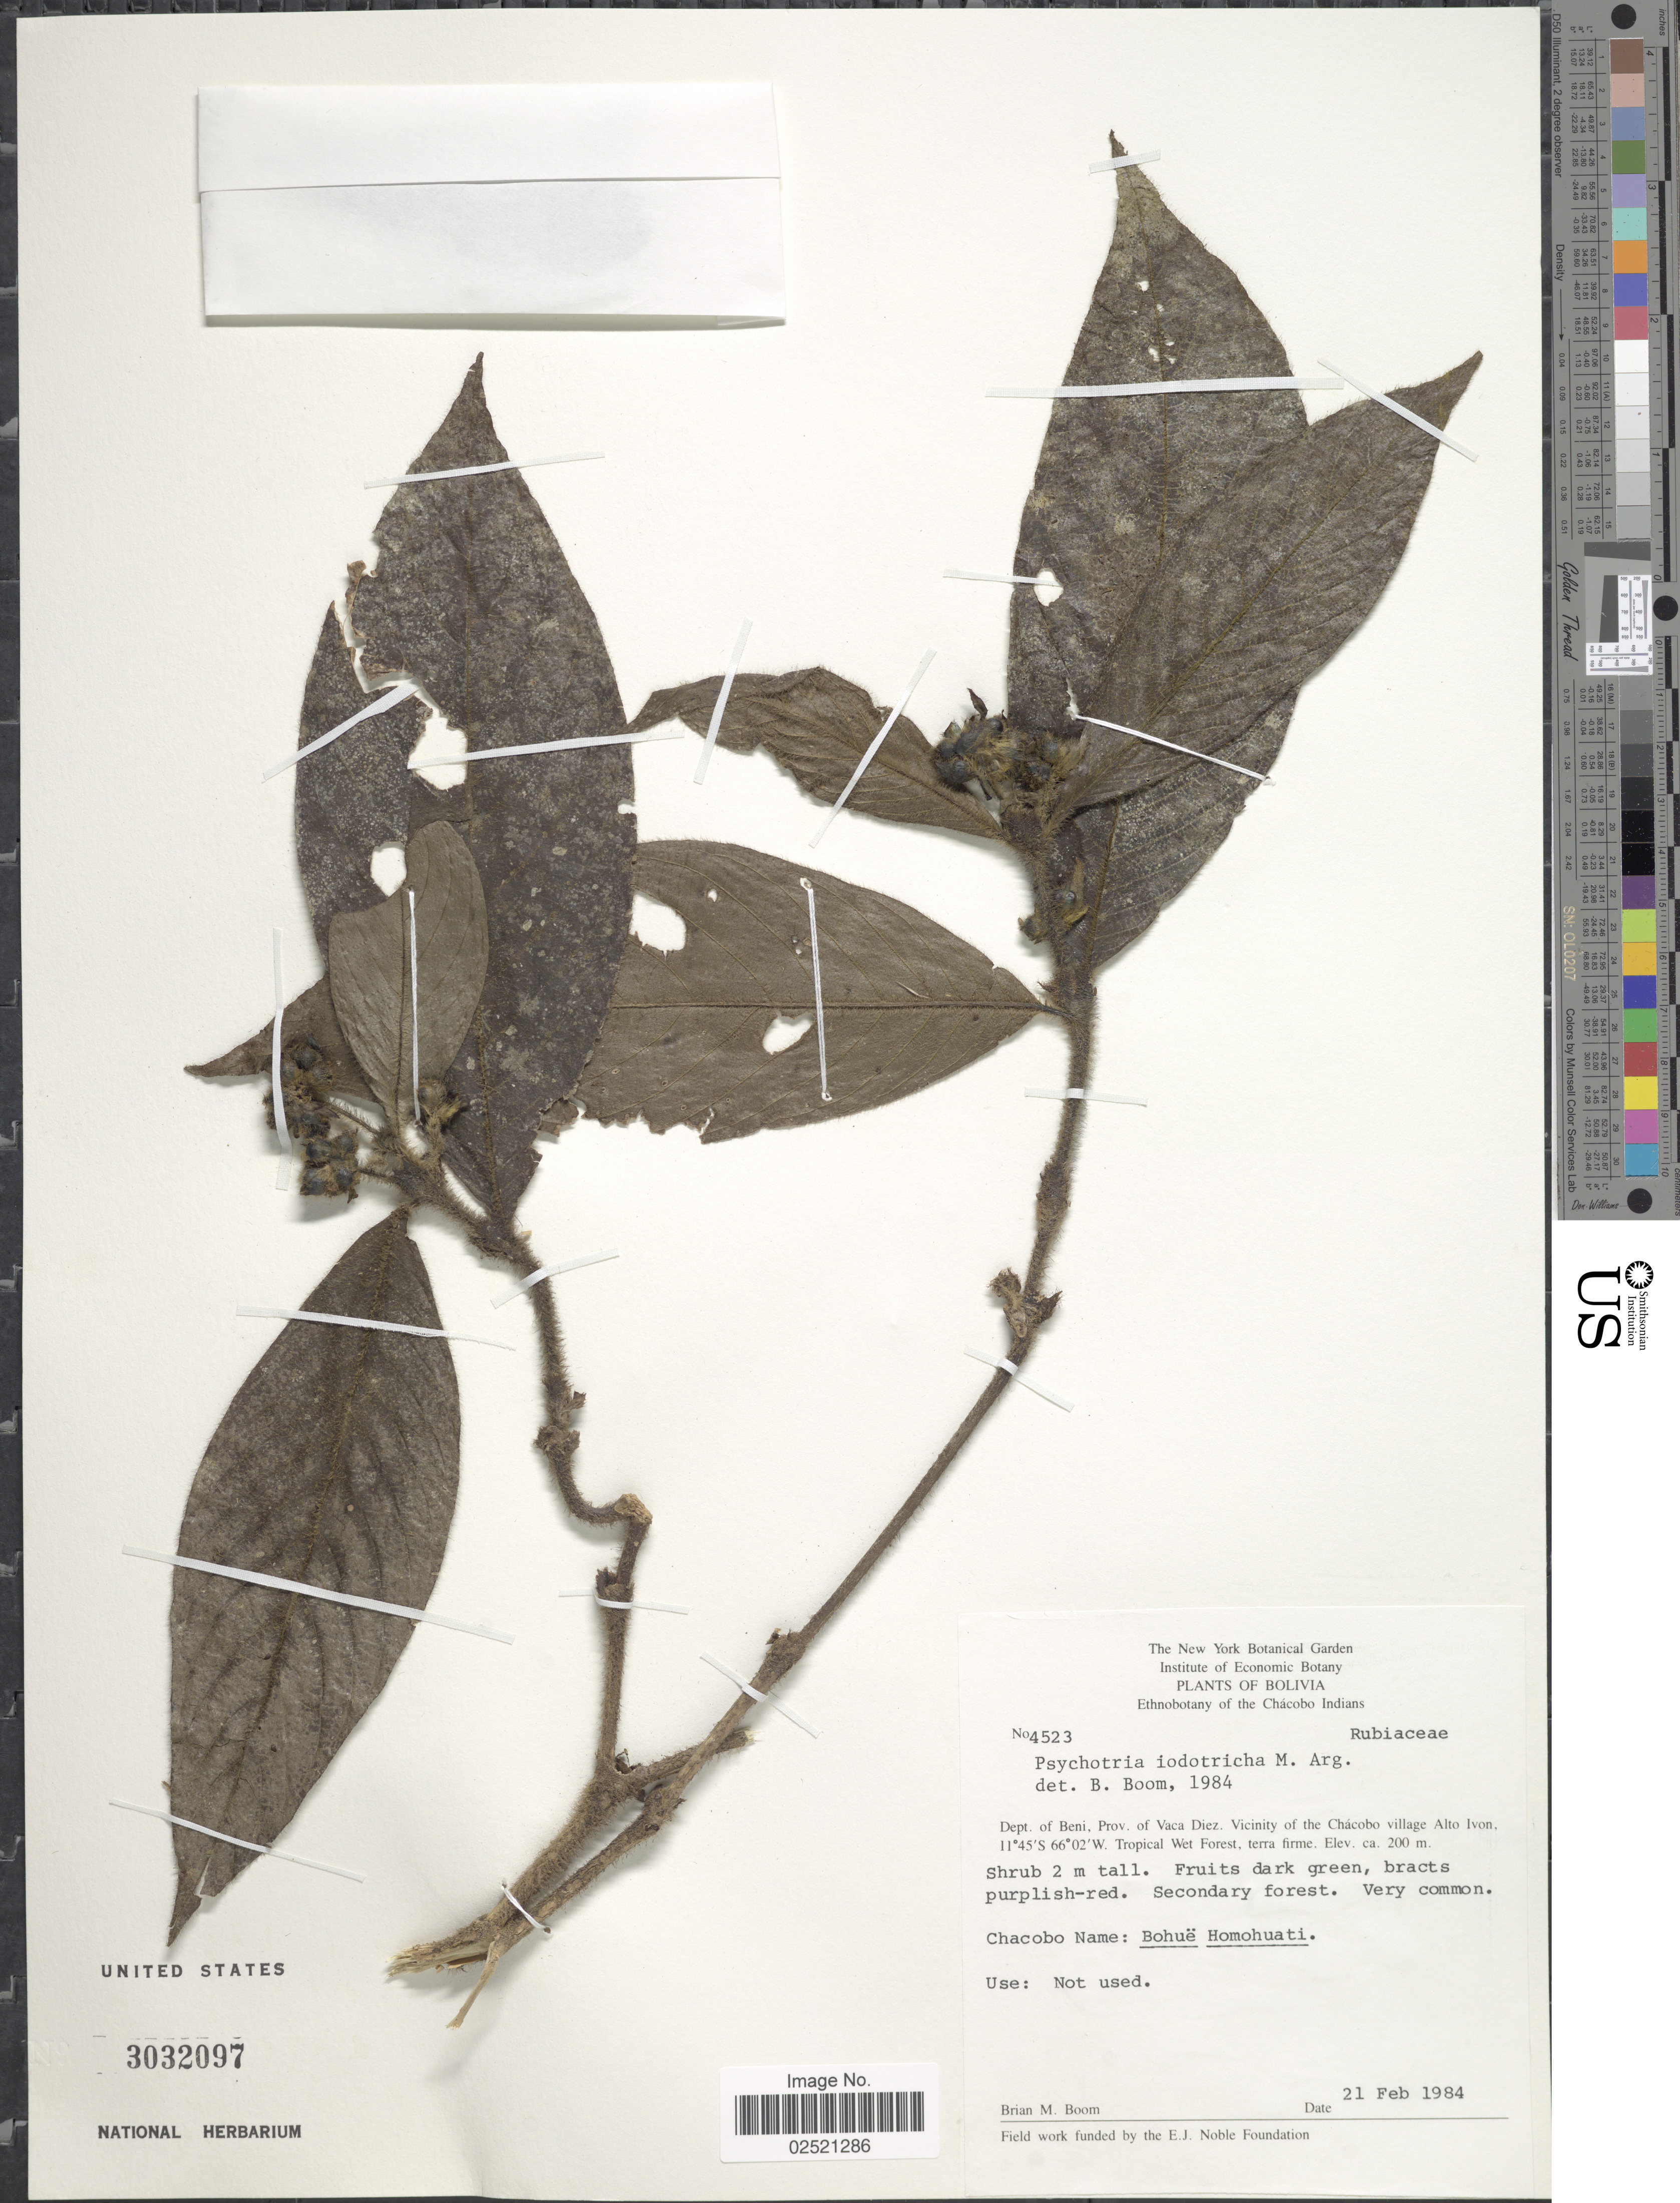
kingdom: Plantae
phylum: Tracheophyta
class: Magnoliopsida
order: Gentianales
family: Rubiaceae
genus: Psychotria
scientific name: Psychotria iodotricha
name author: Müll. Arg.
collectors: B. M. Boom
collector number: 4523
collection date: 1984-02-21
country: Bolivia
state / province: Beni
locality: Ethnobotany of the Chaco Indians [unsure placement], Prov. of Vaca Diez, Vicinity of the Chacobo village Alto Ivon.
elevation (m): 200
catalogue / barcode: US 3032097